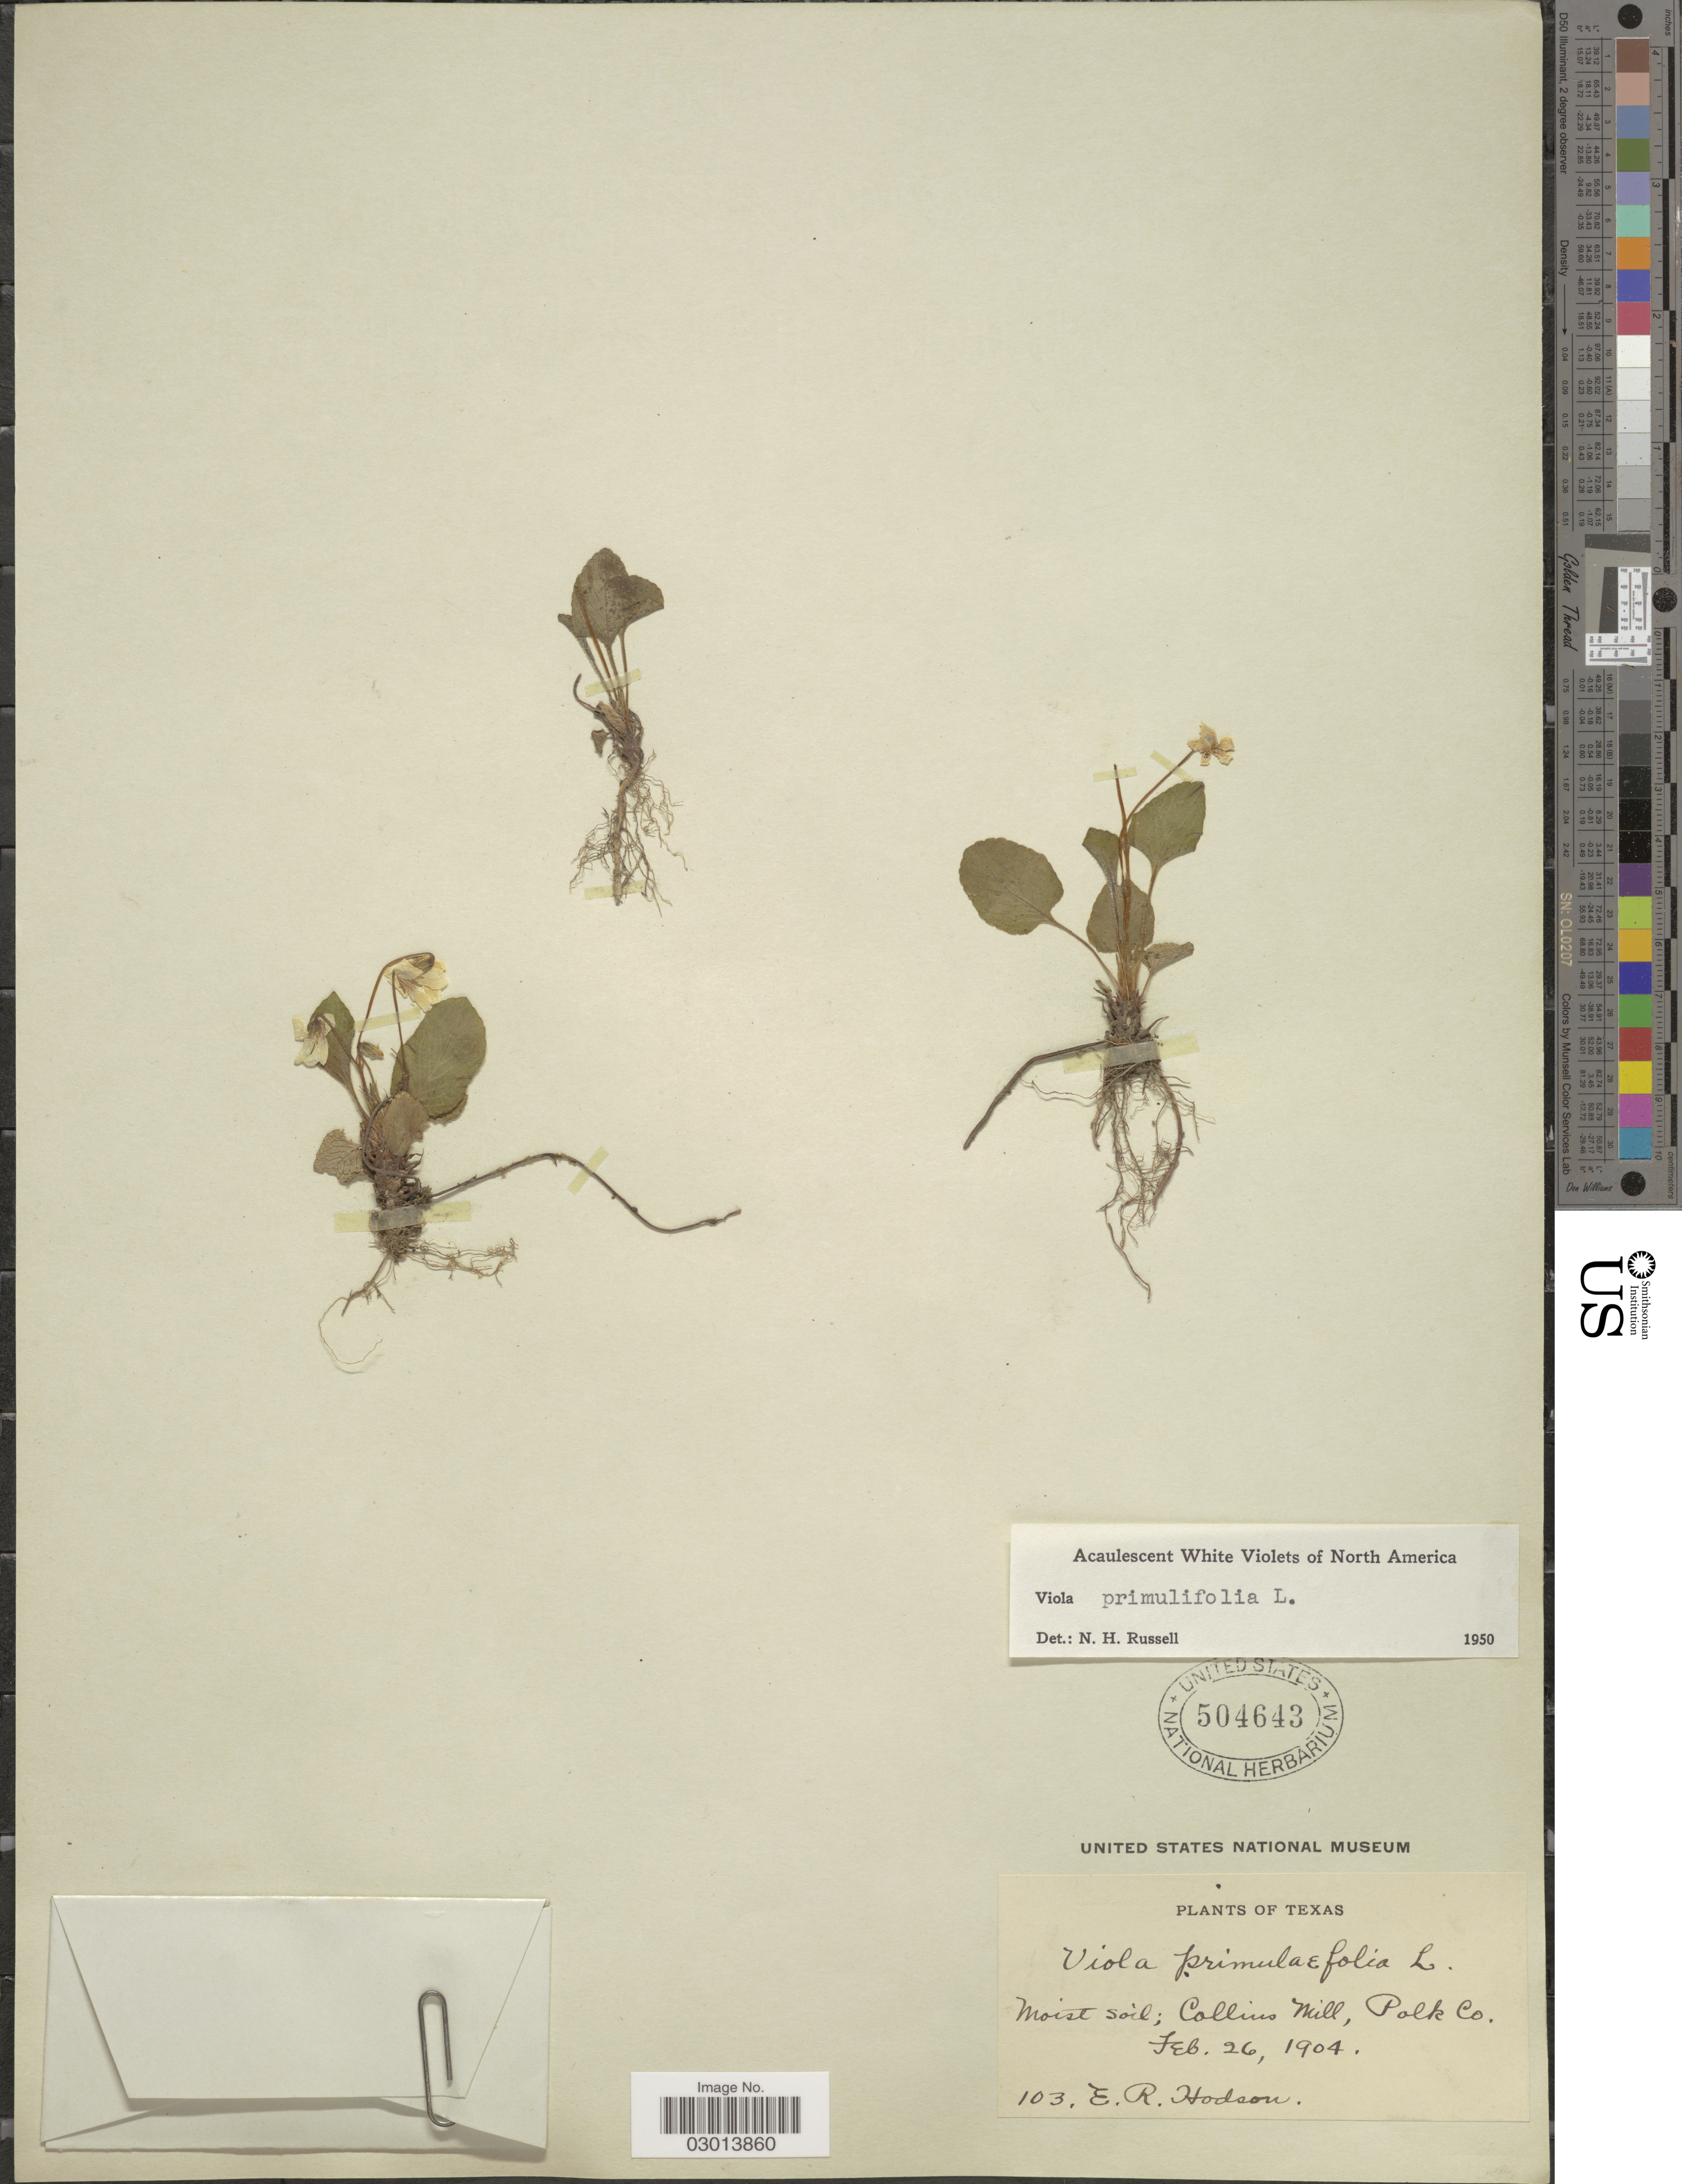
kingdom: Plantae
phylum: Tracheophyta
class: Magnoliopsida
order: Malpighiales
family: Violaceae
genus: Viola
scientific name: Viola primulifolia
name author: L.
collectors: E. Hodson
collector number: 103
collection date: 1904-02-26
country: United States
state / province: Texas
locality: Collins Mill, Polk Co.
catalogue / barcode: US 504643